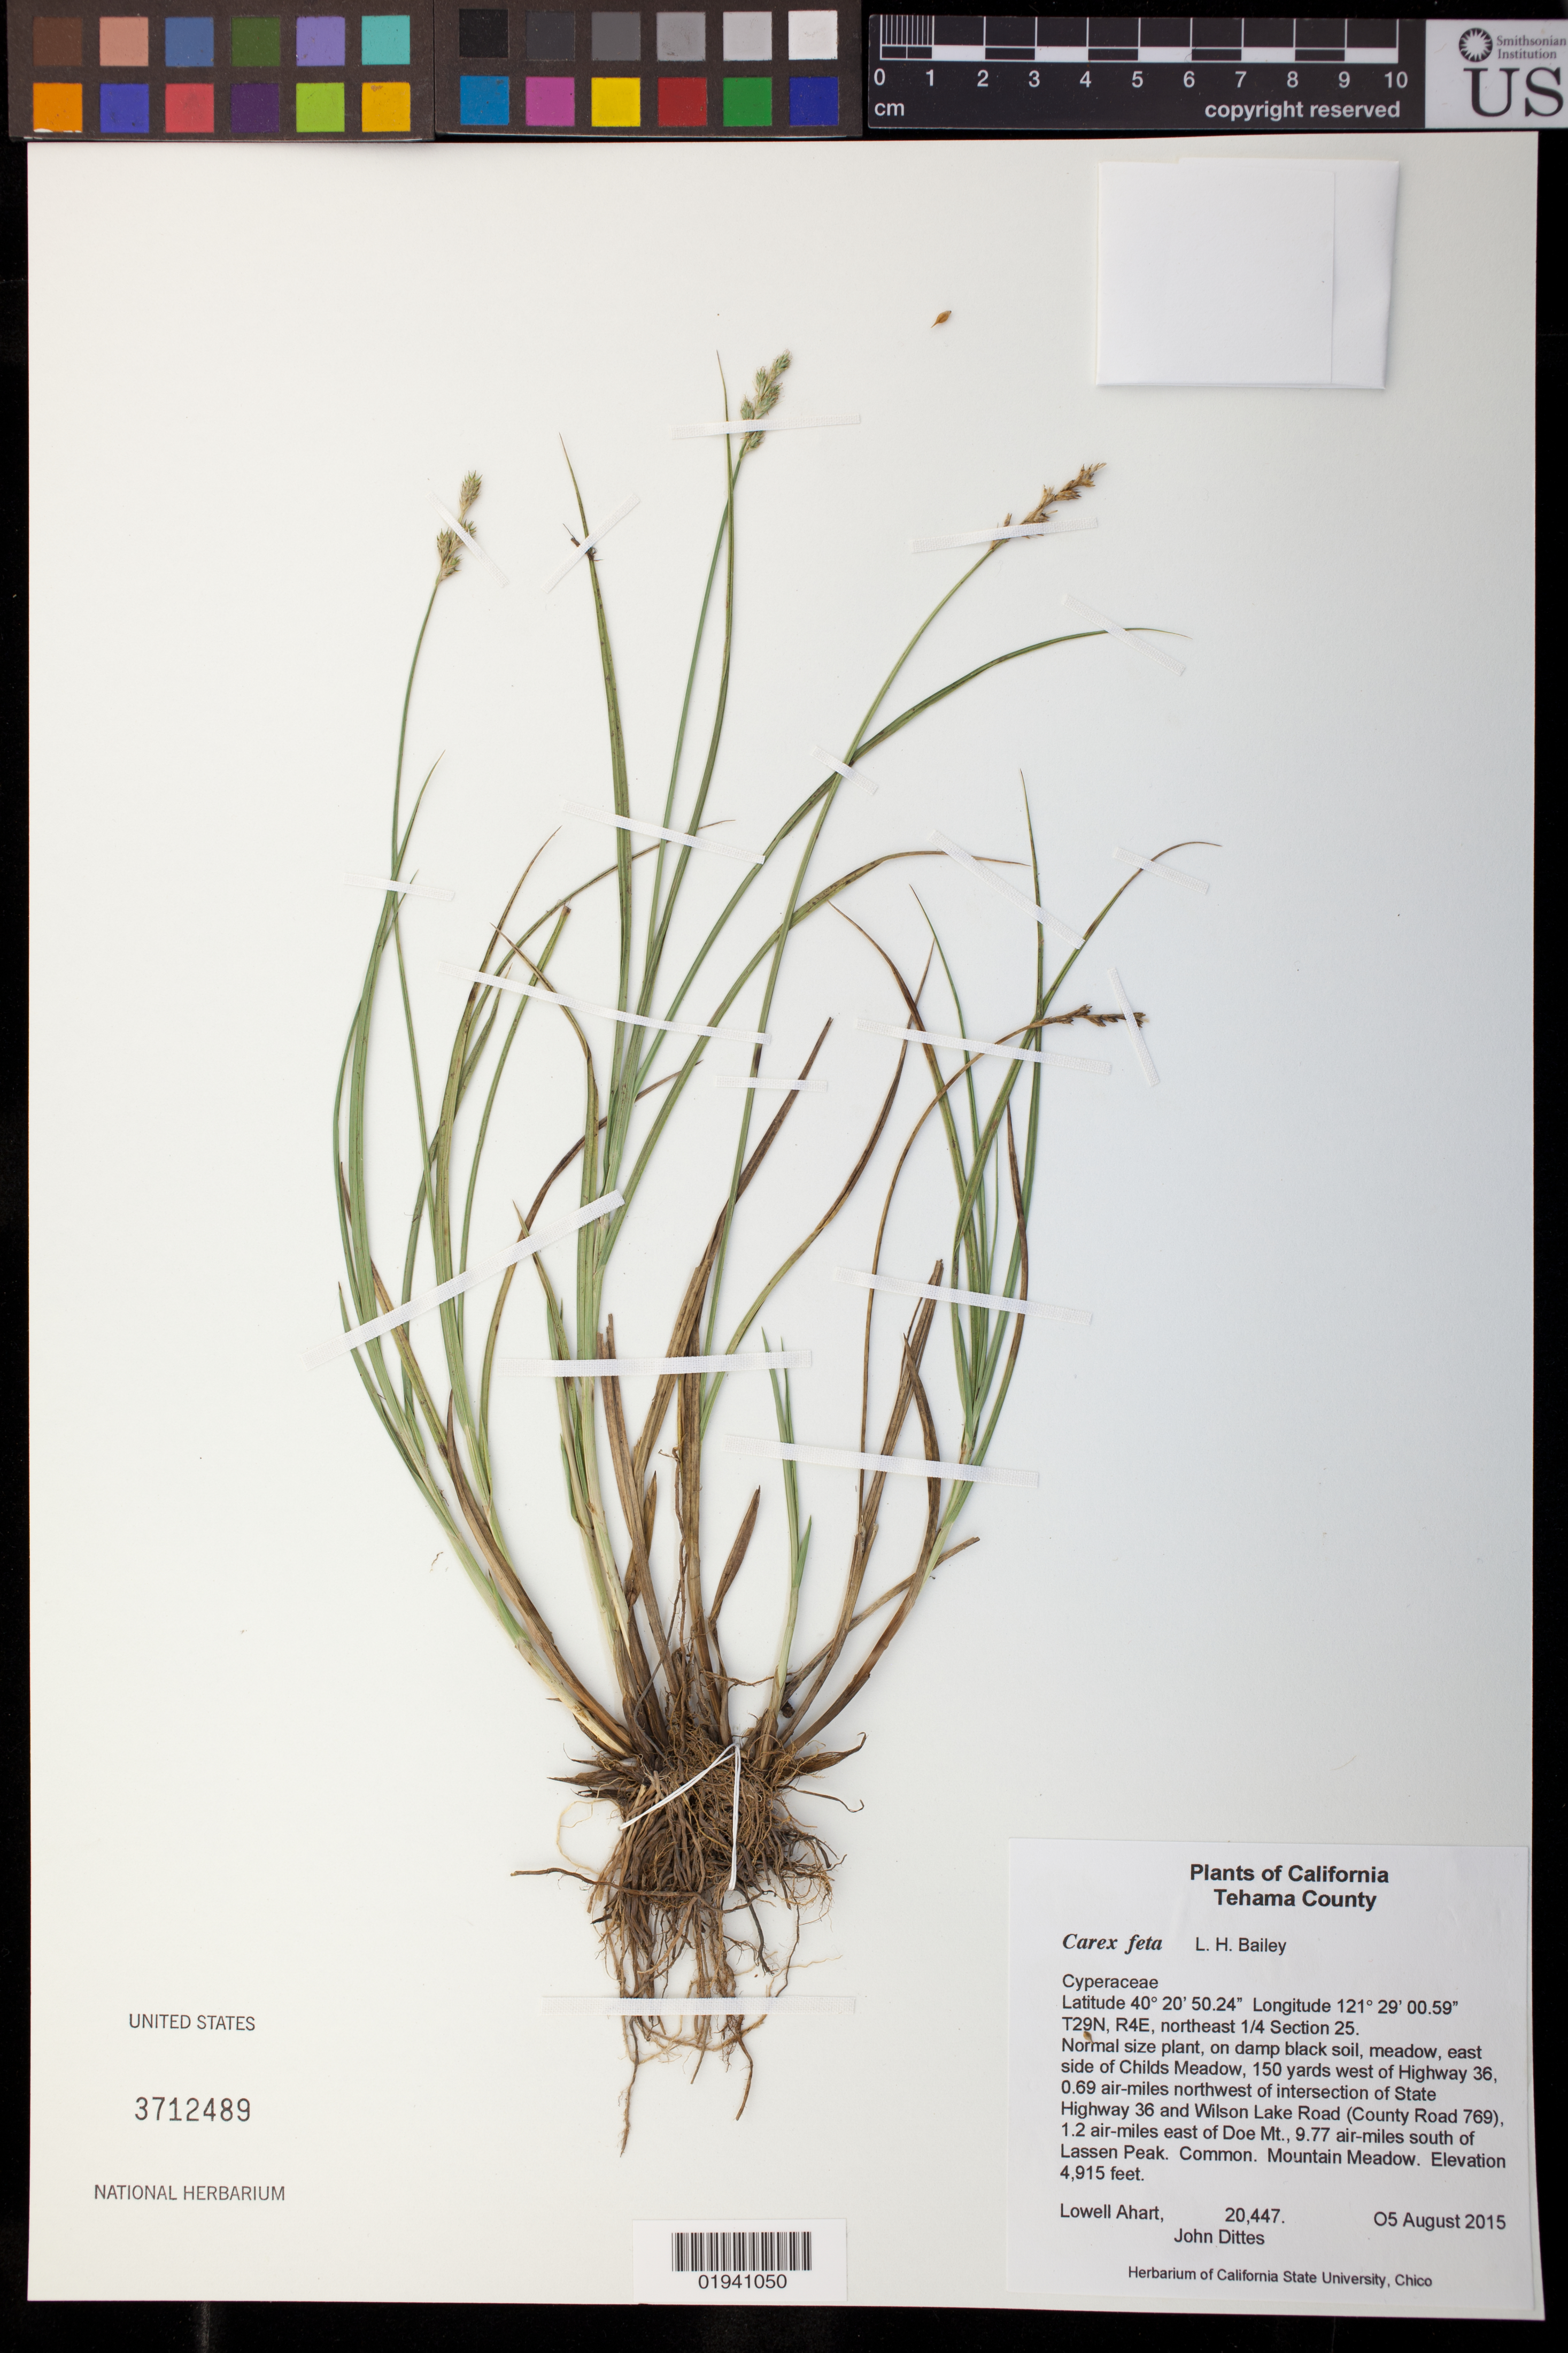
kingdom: Plantae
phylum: Tracheophyta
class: Liliopsida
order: Poales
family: Cyperaceae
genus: Carex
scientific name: Carex feta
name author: L.H. Bailey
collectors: L. Ahart & J. Dittes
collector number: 20447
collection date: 2015-08-05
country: United States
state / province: California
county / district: Tehama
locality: T29N, R4E, northeast 1/4 section 25. Logging road, east side of Childs Meadow, 150 yards west of Highway 36, 0.69 air-miles northwest of intersection of State Highway 36 and Wilson Lake Road (County Road 769), 1.2 air-miles east of Doe Mt, 9.77 air-miles south of Lassen Peak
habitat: on damp black soil, meadow, mountain meadow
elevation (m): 1498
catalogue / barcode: US 3712489